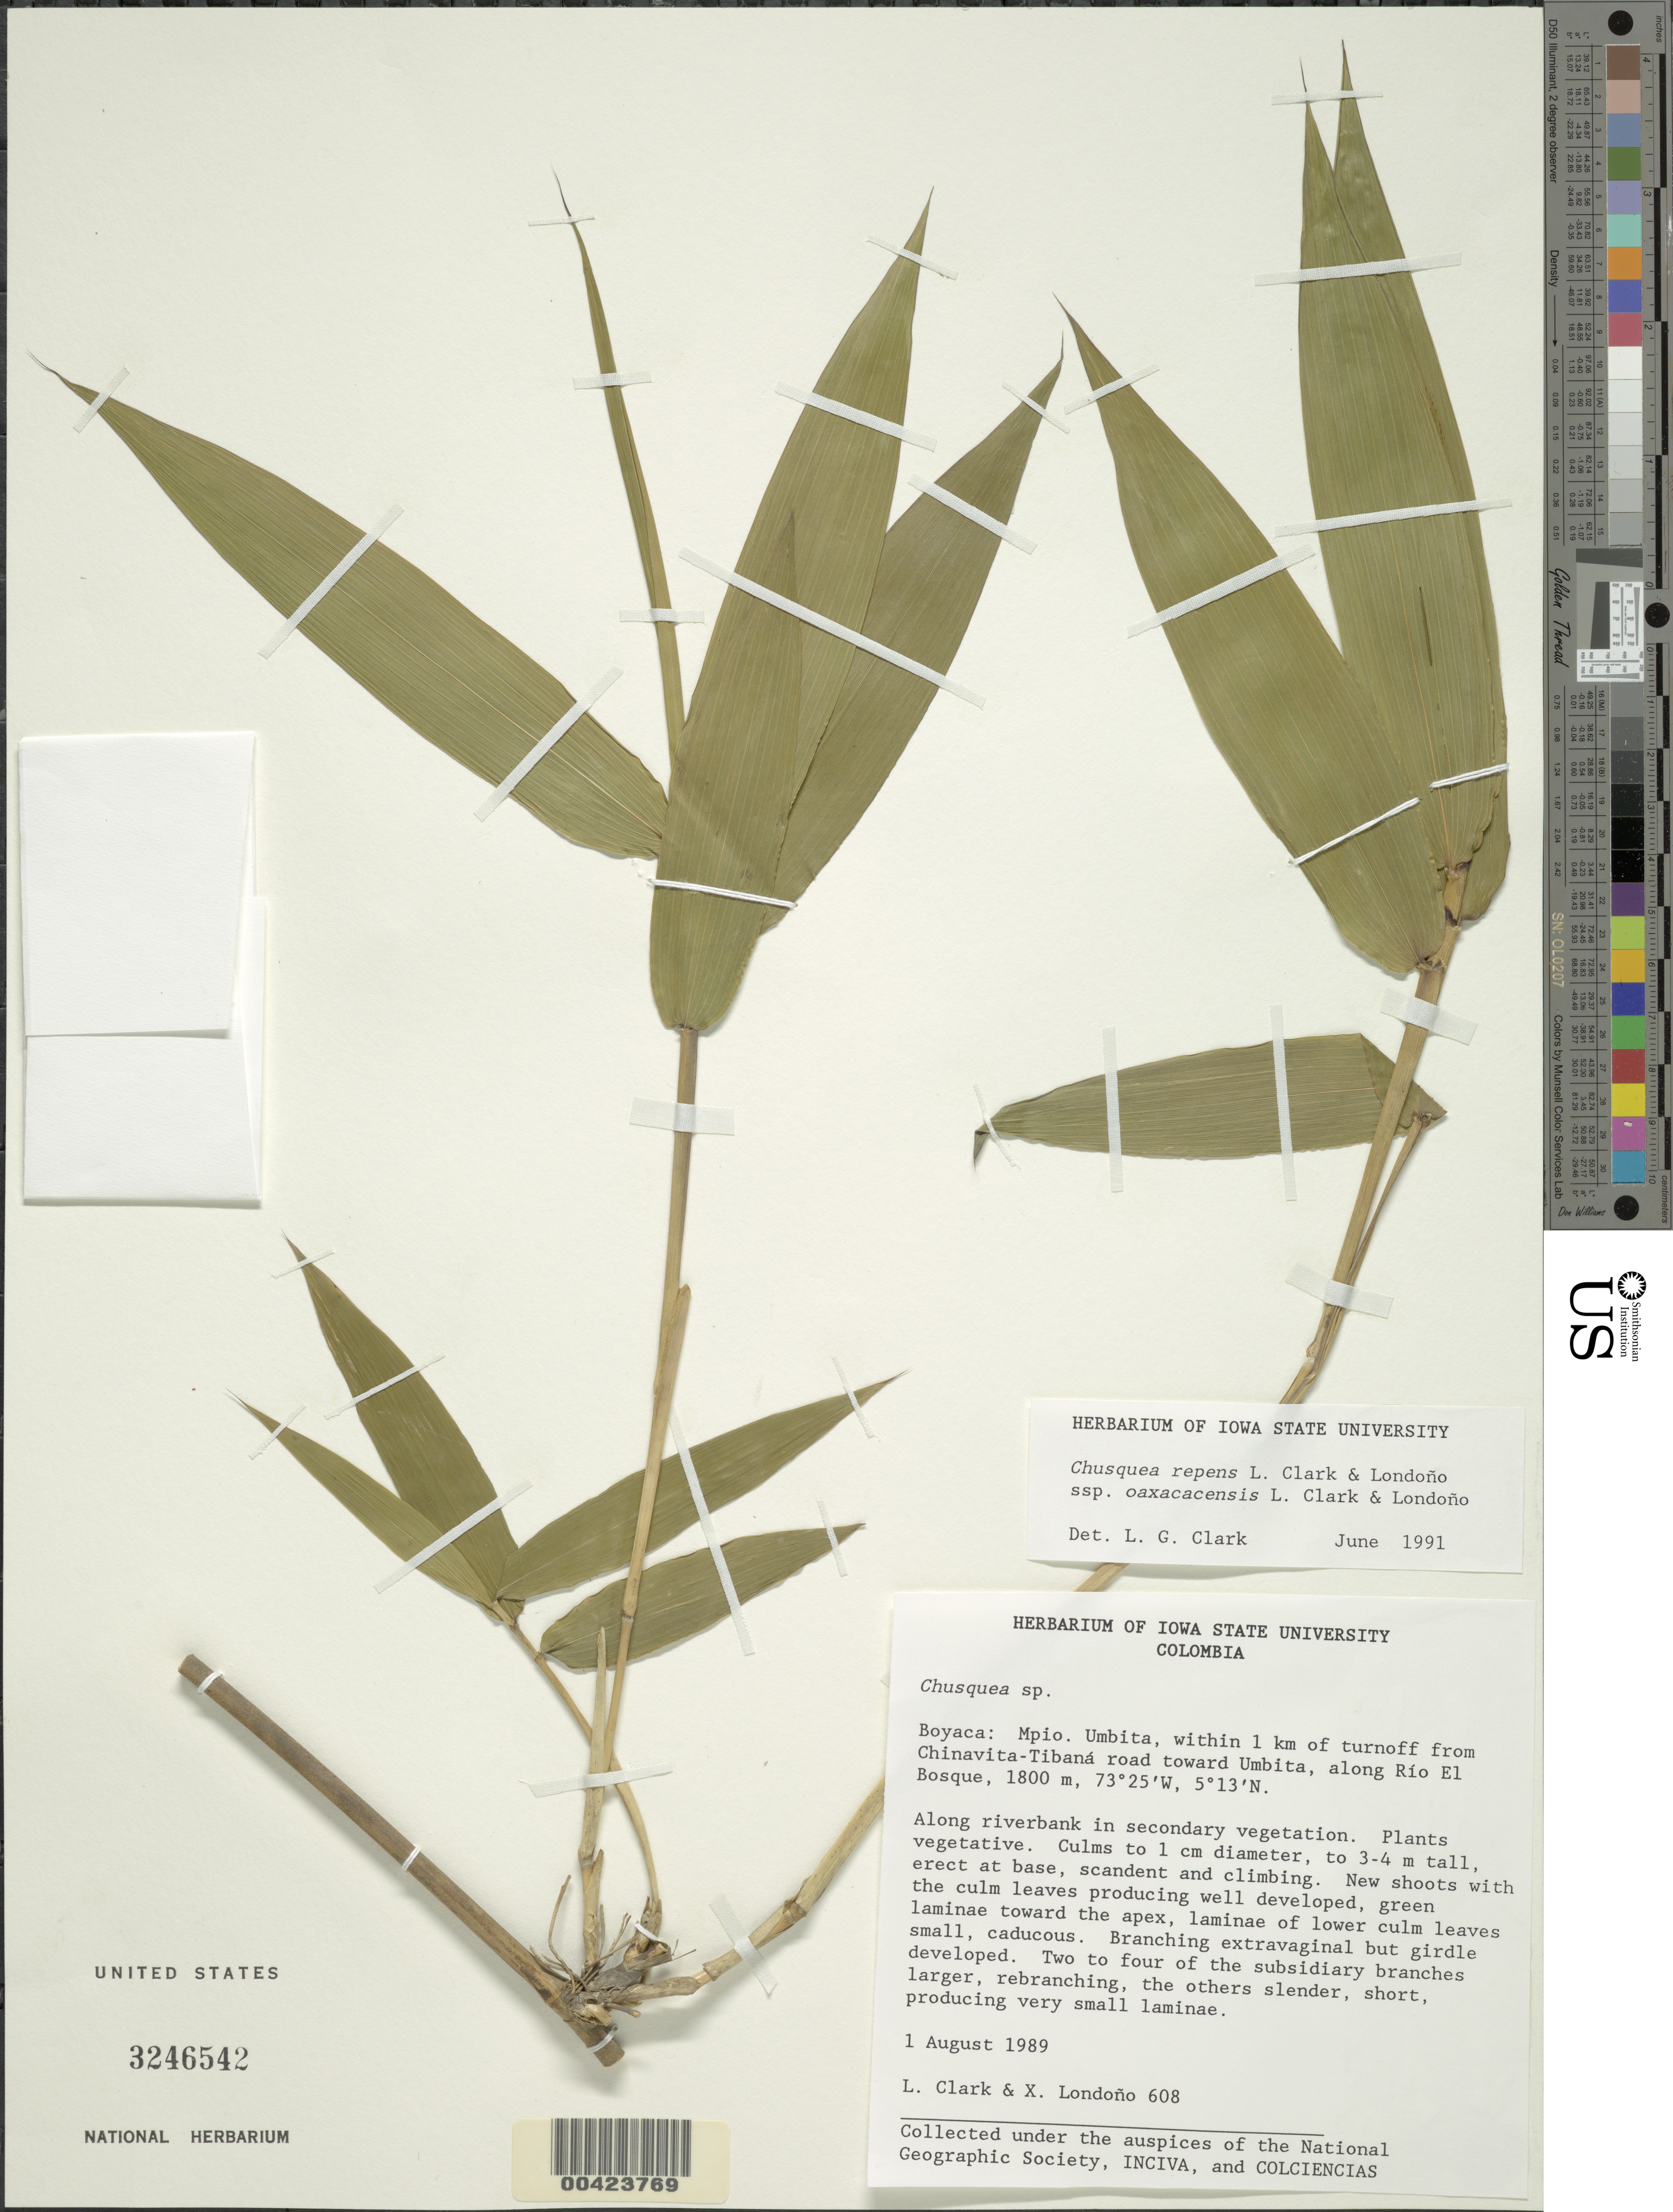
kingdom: Plantae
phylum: Tracheophyta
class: Liliopsida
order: Poales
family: Poaceae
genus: Chusquea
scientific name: Chusquea repens subsp. oaxacacensis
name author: L.G. Clark & Londoño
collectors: L. G. Clark & X. Londoño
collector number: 608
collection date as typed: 01 Aug 1989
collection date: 1989-08-01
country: Colombia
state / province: Cundinamarca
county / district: Umbita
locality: Rio el Bosque, along; within 1 km of turnoff from Chinavita-TIbana road toward Umbita. [department: originally recorded as Boyacá.]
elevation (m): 1800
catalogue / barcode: US 3246542